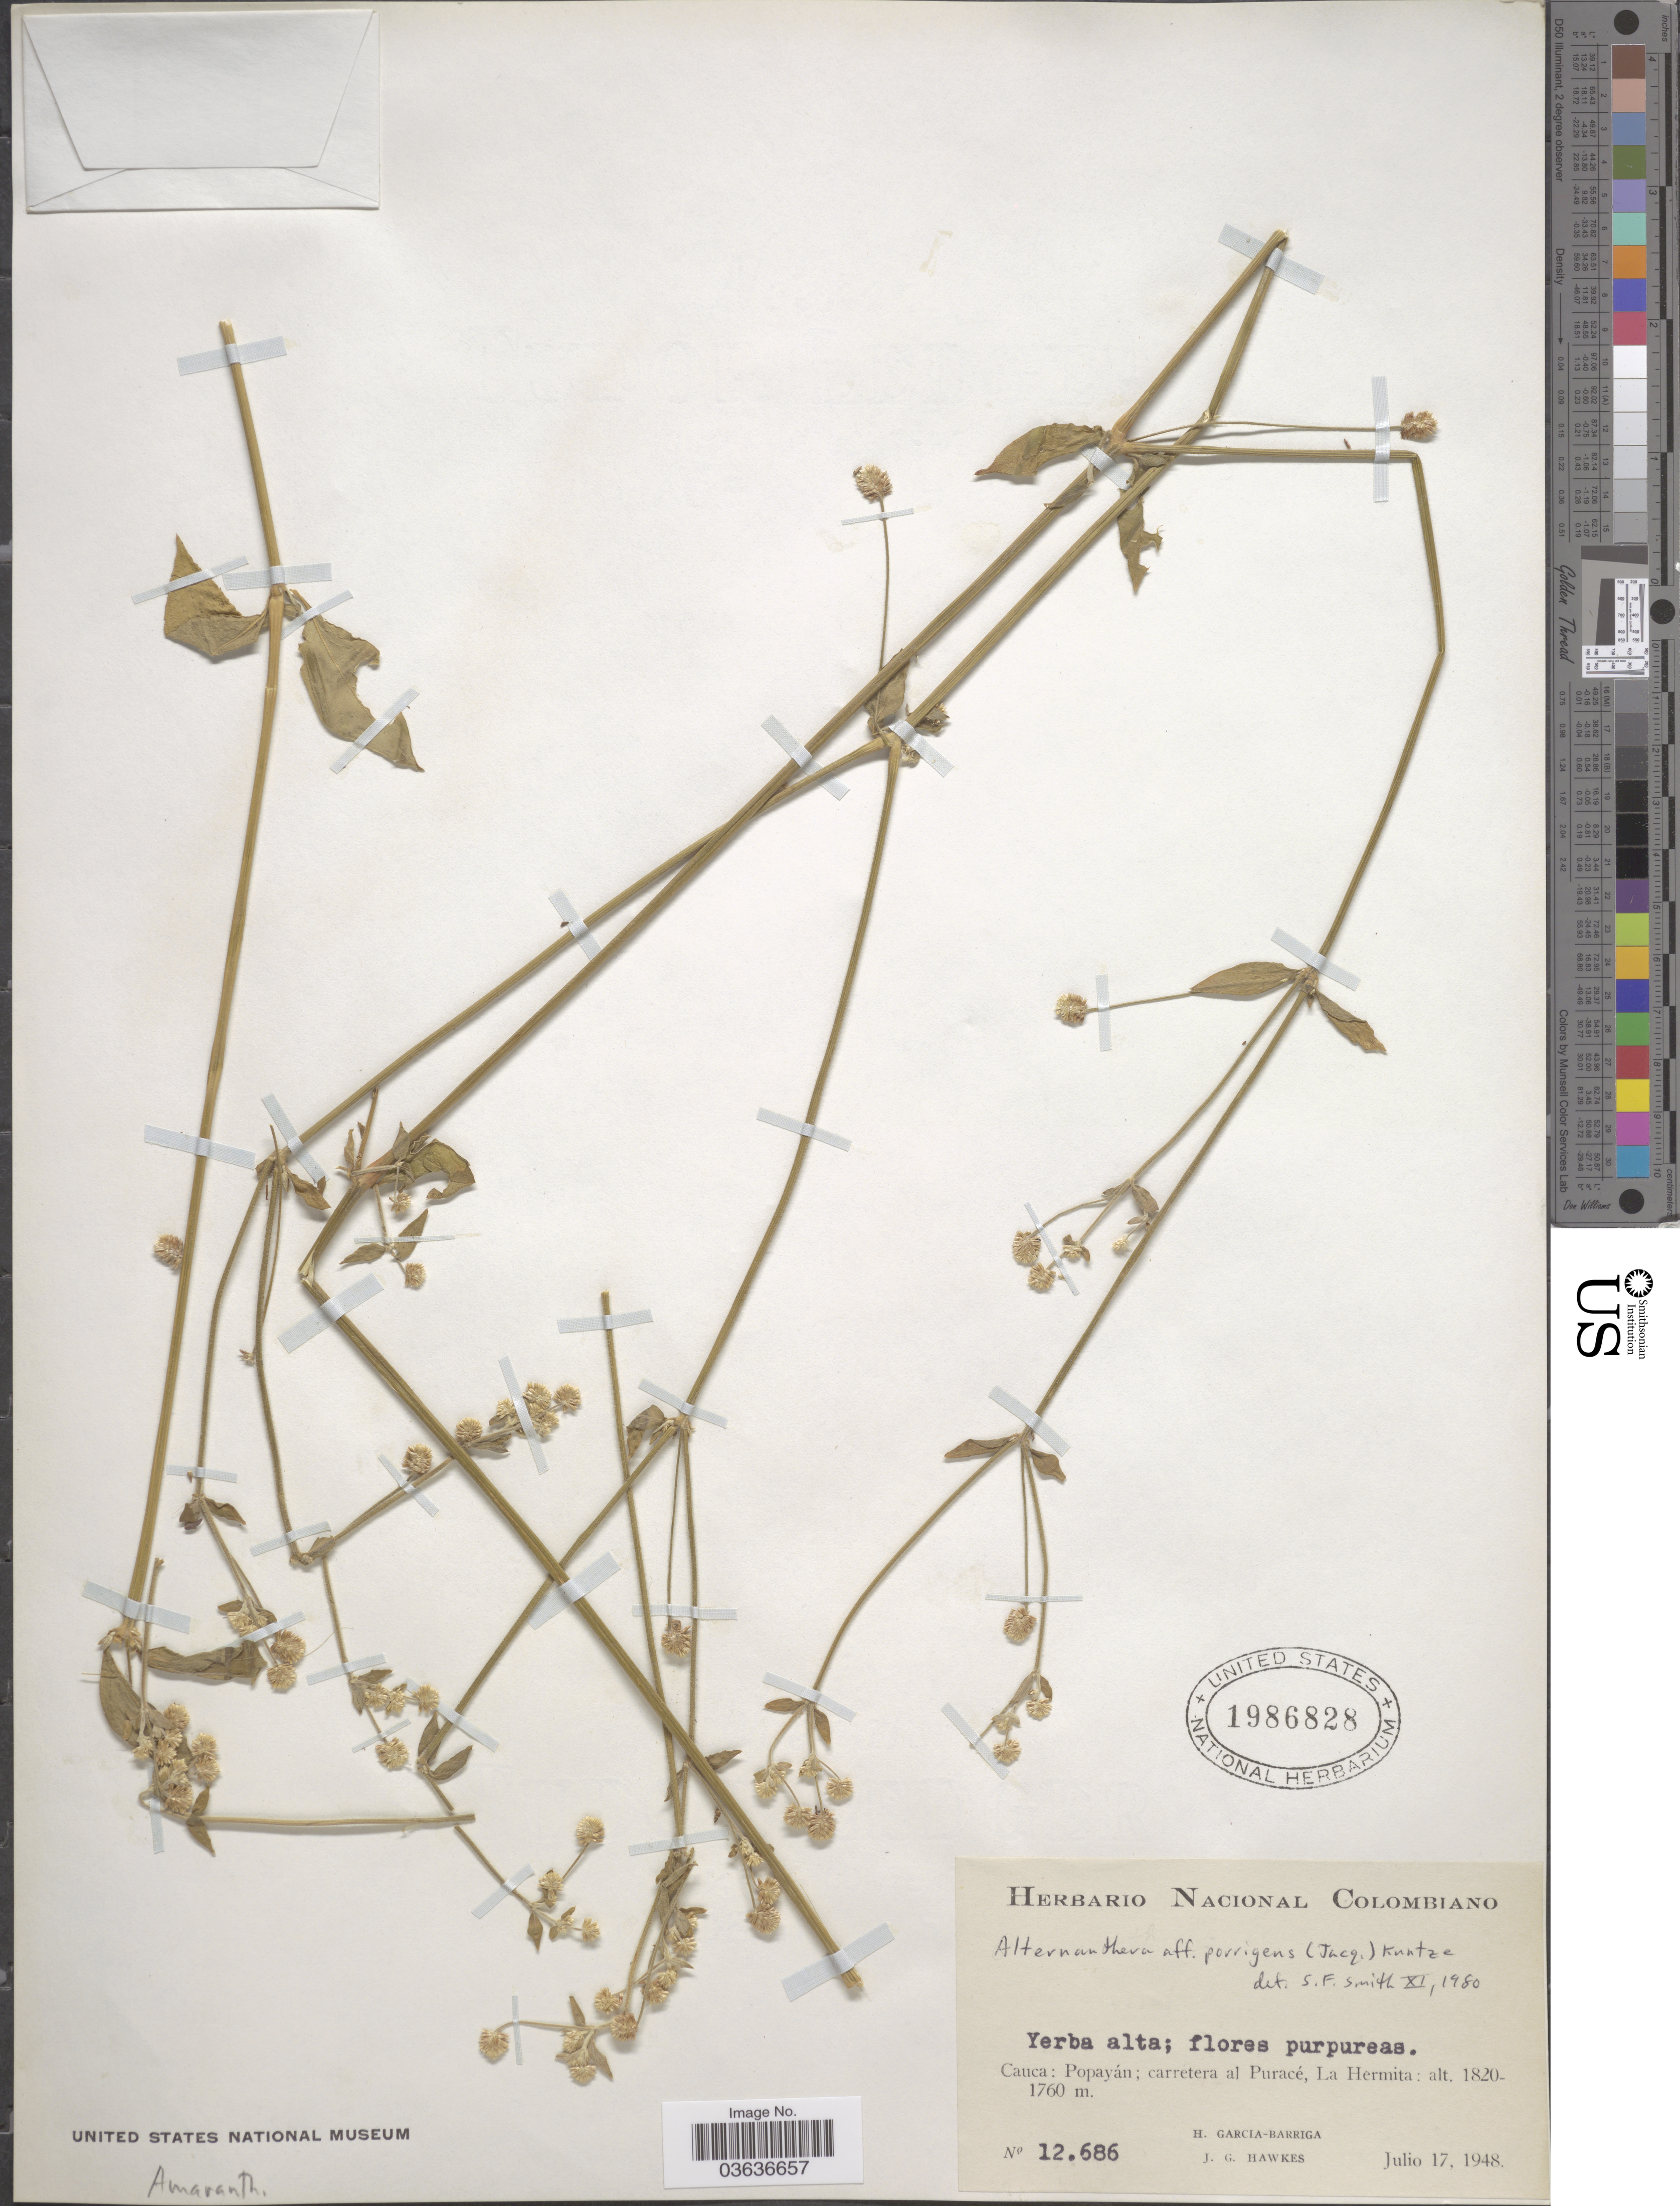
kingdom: Plantae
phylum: Tracheophyta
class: Magnoliopsida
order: Caryophyllales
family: Amaranthaceae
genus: Alternanthera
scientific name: Alternanthera porrigens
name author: (Jacq.) Kuntze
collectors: H. García Barriga & J. Hawkes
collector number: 12686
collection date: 1948-07-17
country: Colombia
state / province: Cauca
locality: Popayán; carretera al Puracé, La Hermita.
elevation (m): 1760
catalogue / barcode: US 1986828